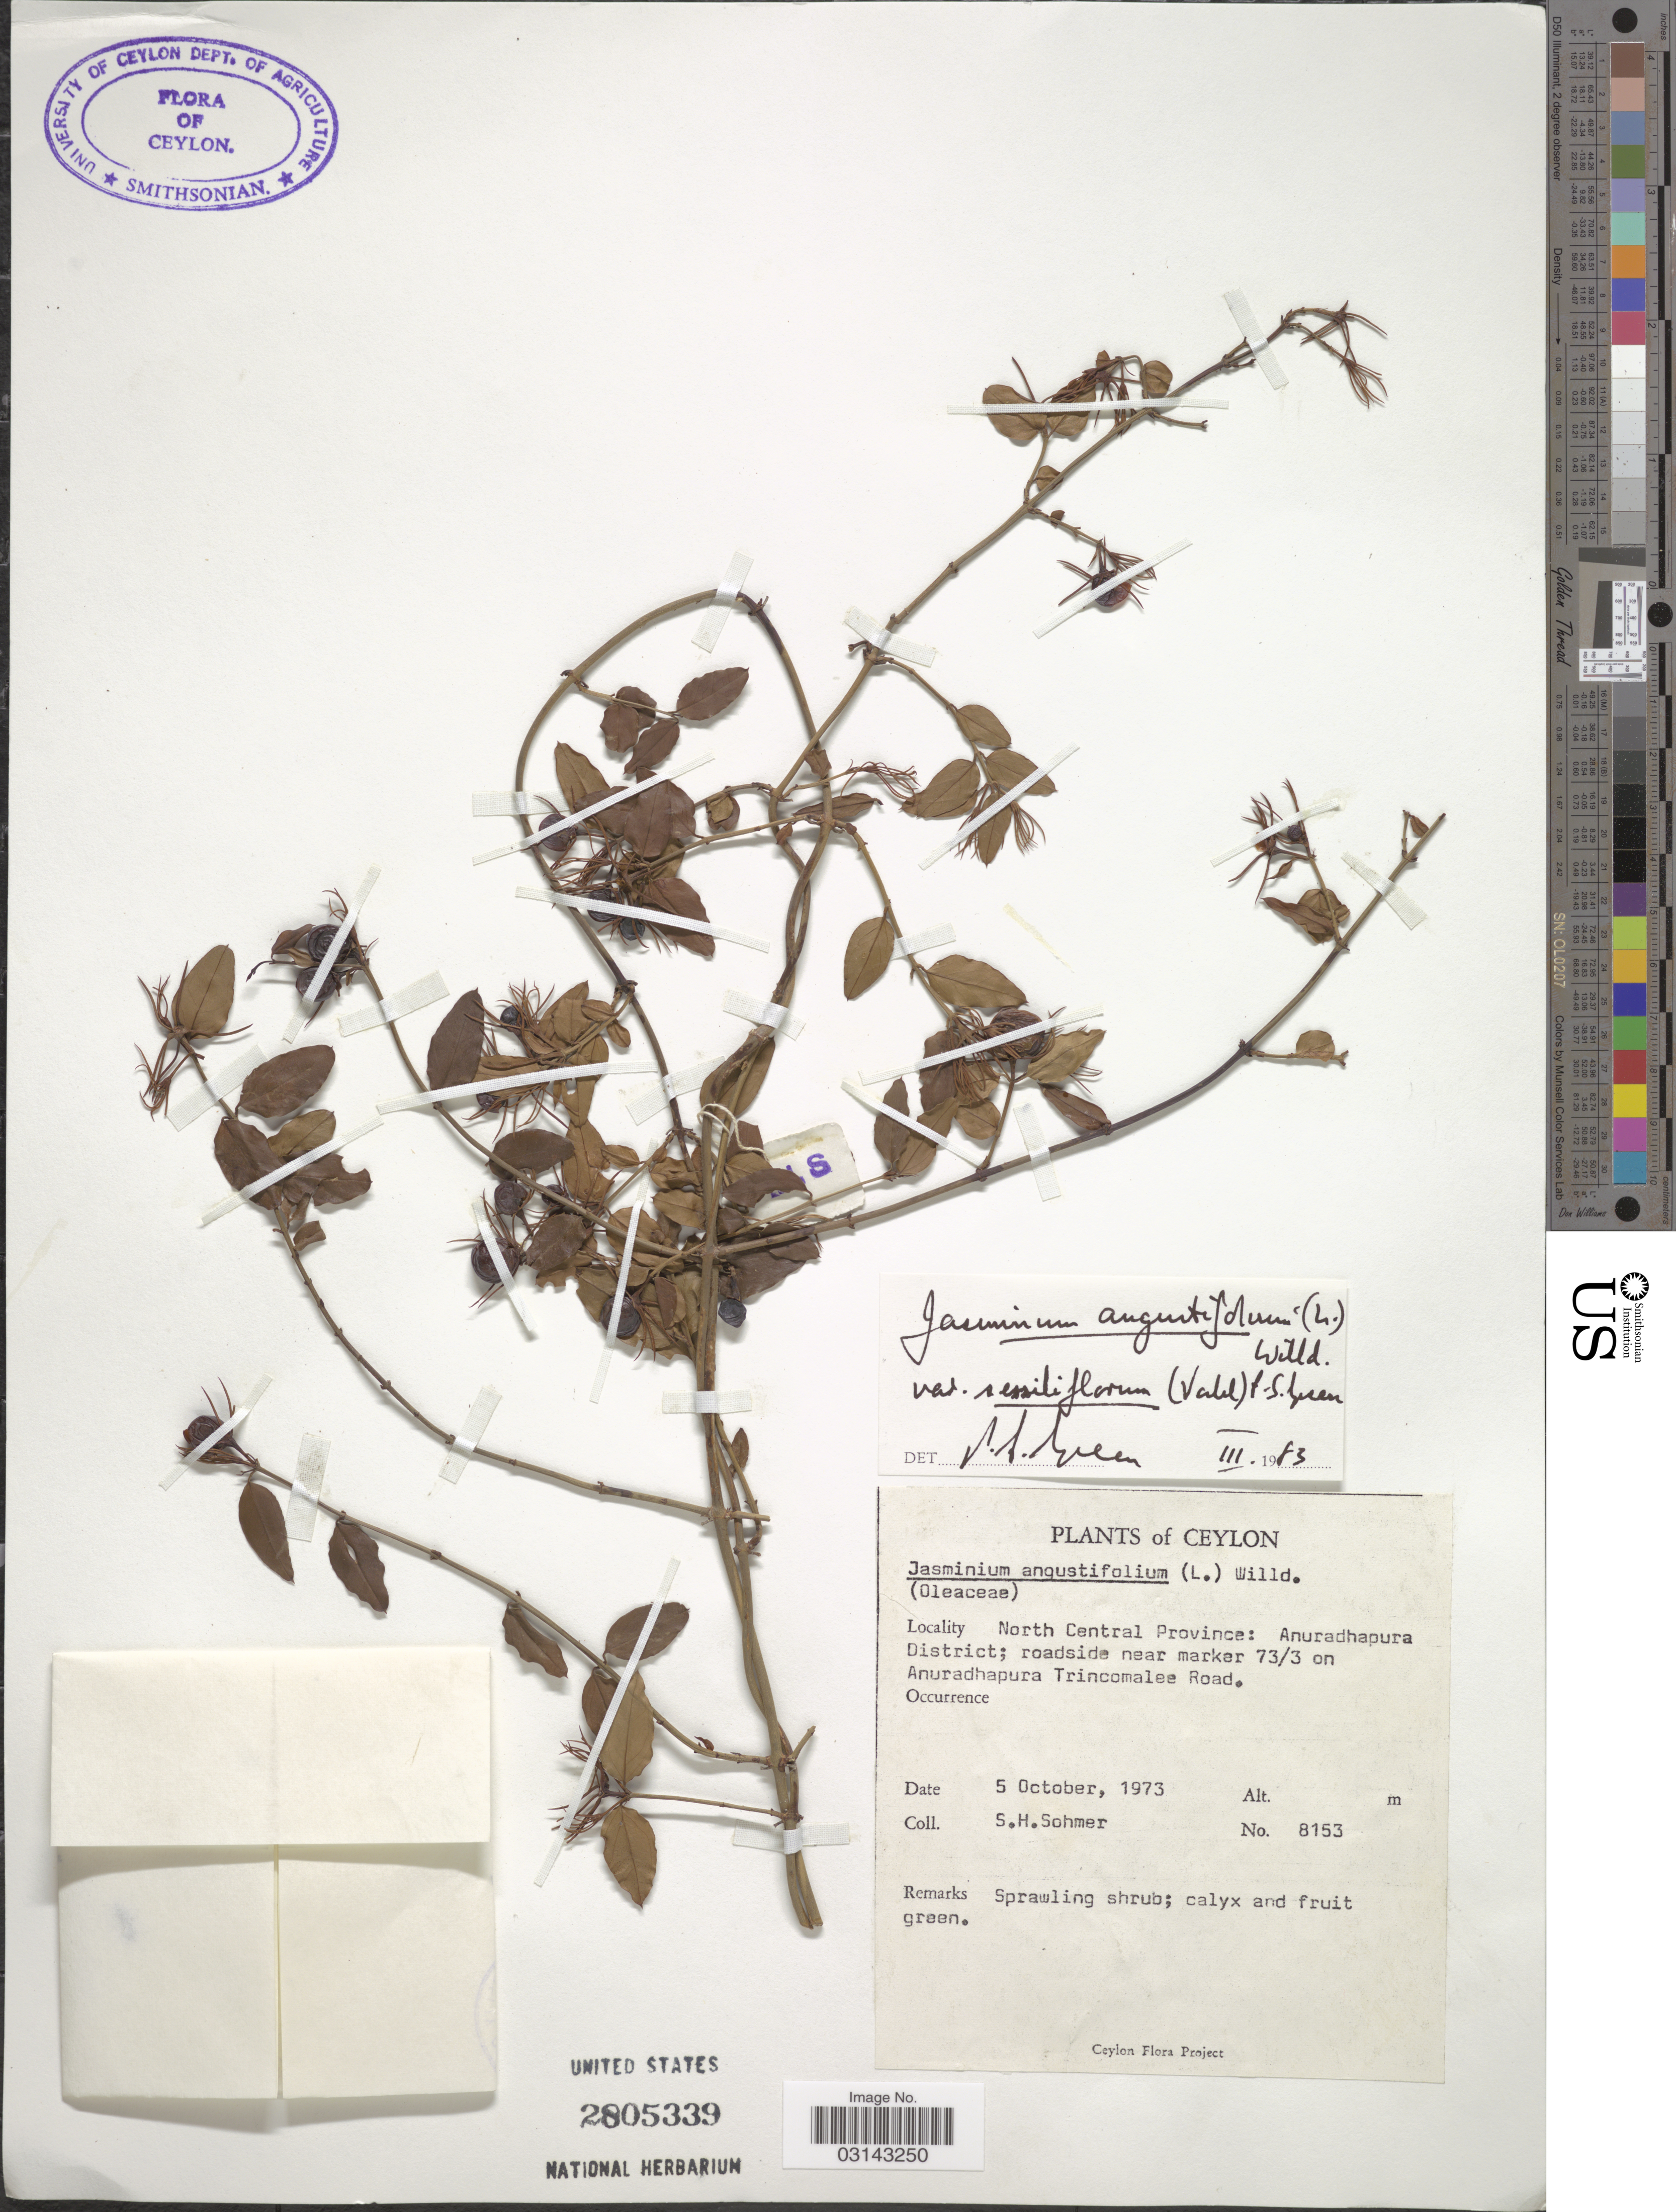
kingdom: Plantae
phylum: Tracheophyta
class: Magnoliopsida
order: Lamiales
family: Oleaceae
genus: Jasminum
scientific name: Jasminum angustifolium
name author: (L.) Willd.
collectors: S. H. Sohmer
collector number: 8153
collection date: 1973-10-05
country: Sri Lanka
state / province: North Central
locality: Ceylon. Anuradhapura District; roadside near marker 73/3 on Anuradhapura Trincomalee Road.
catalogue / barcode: US 2805339